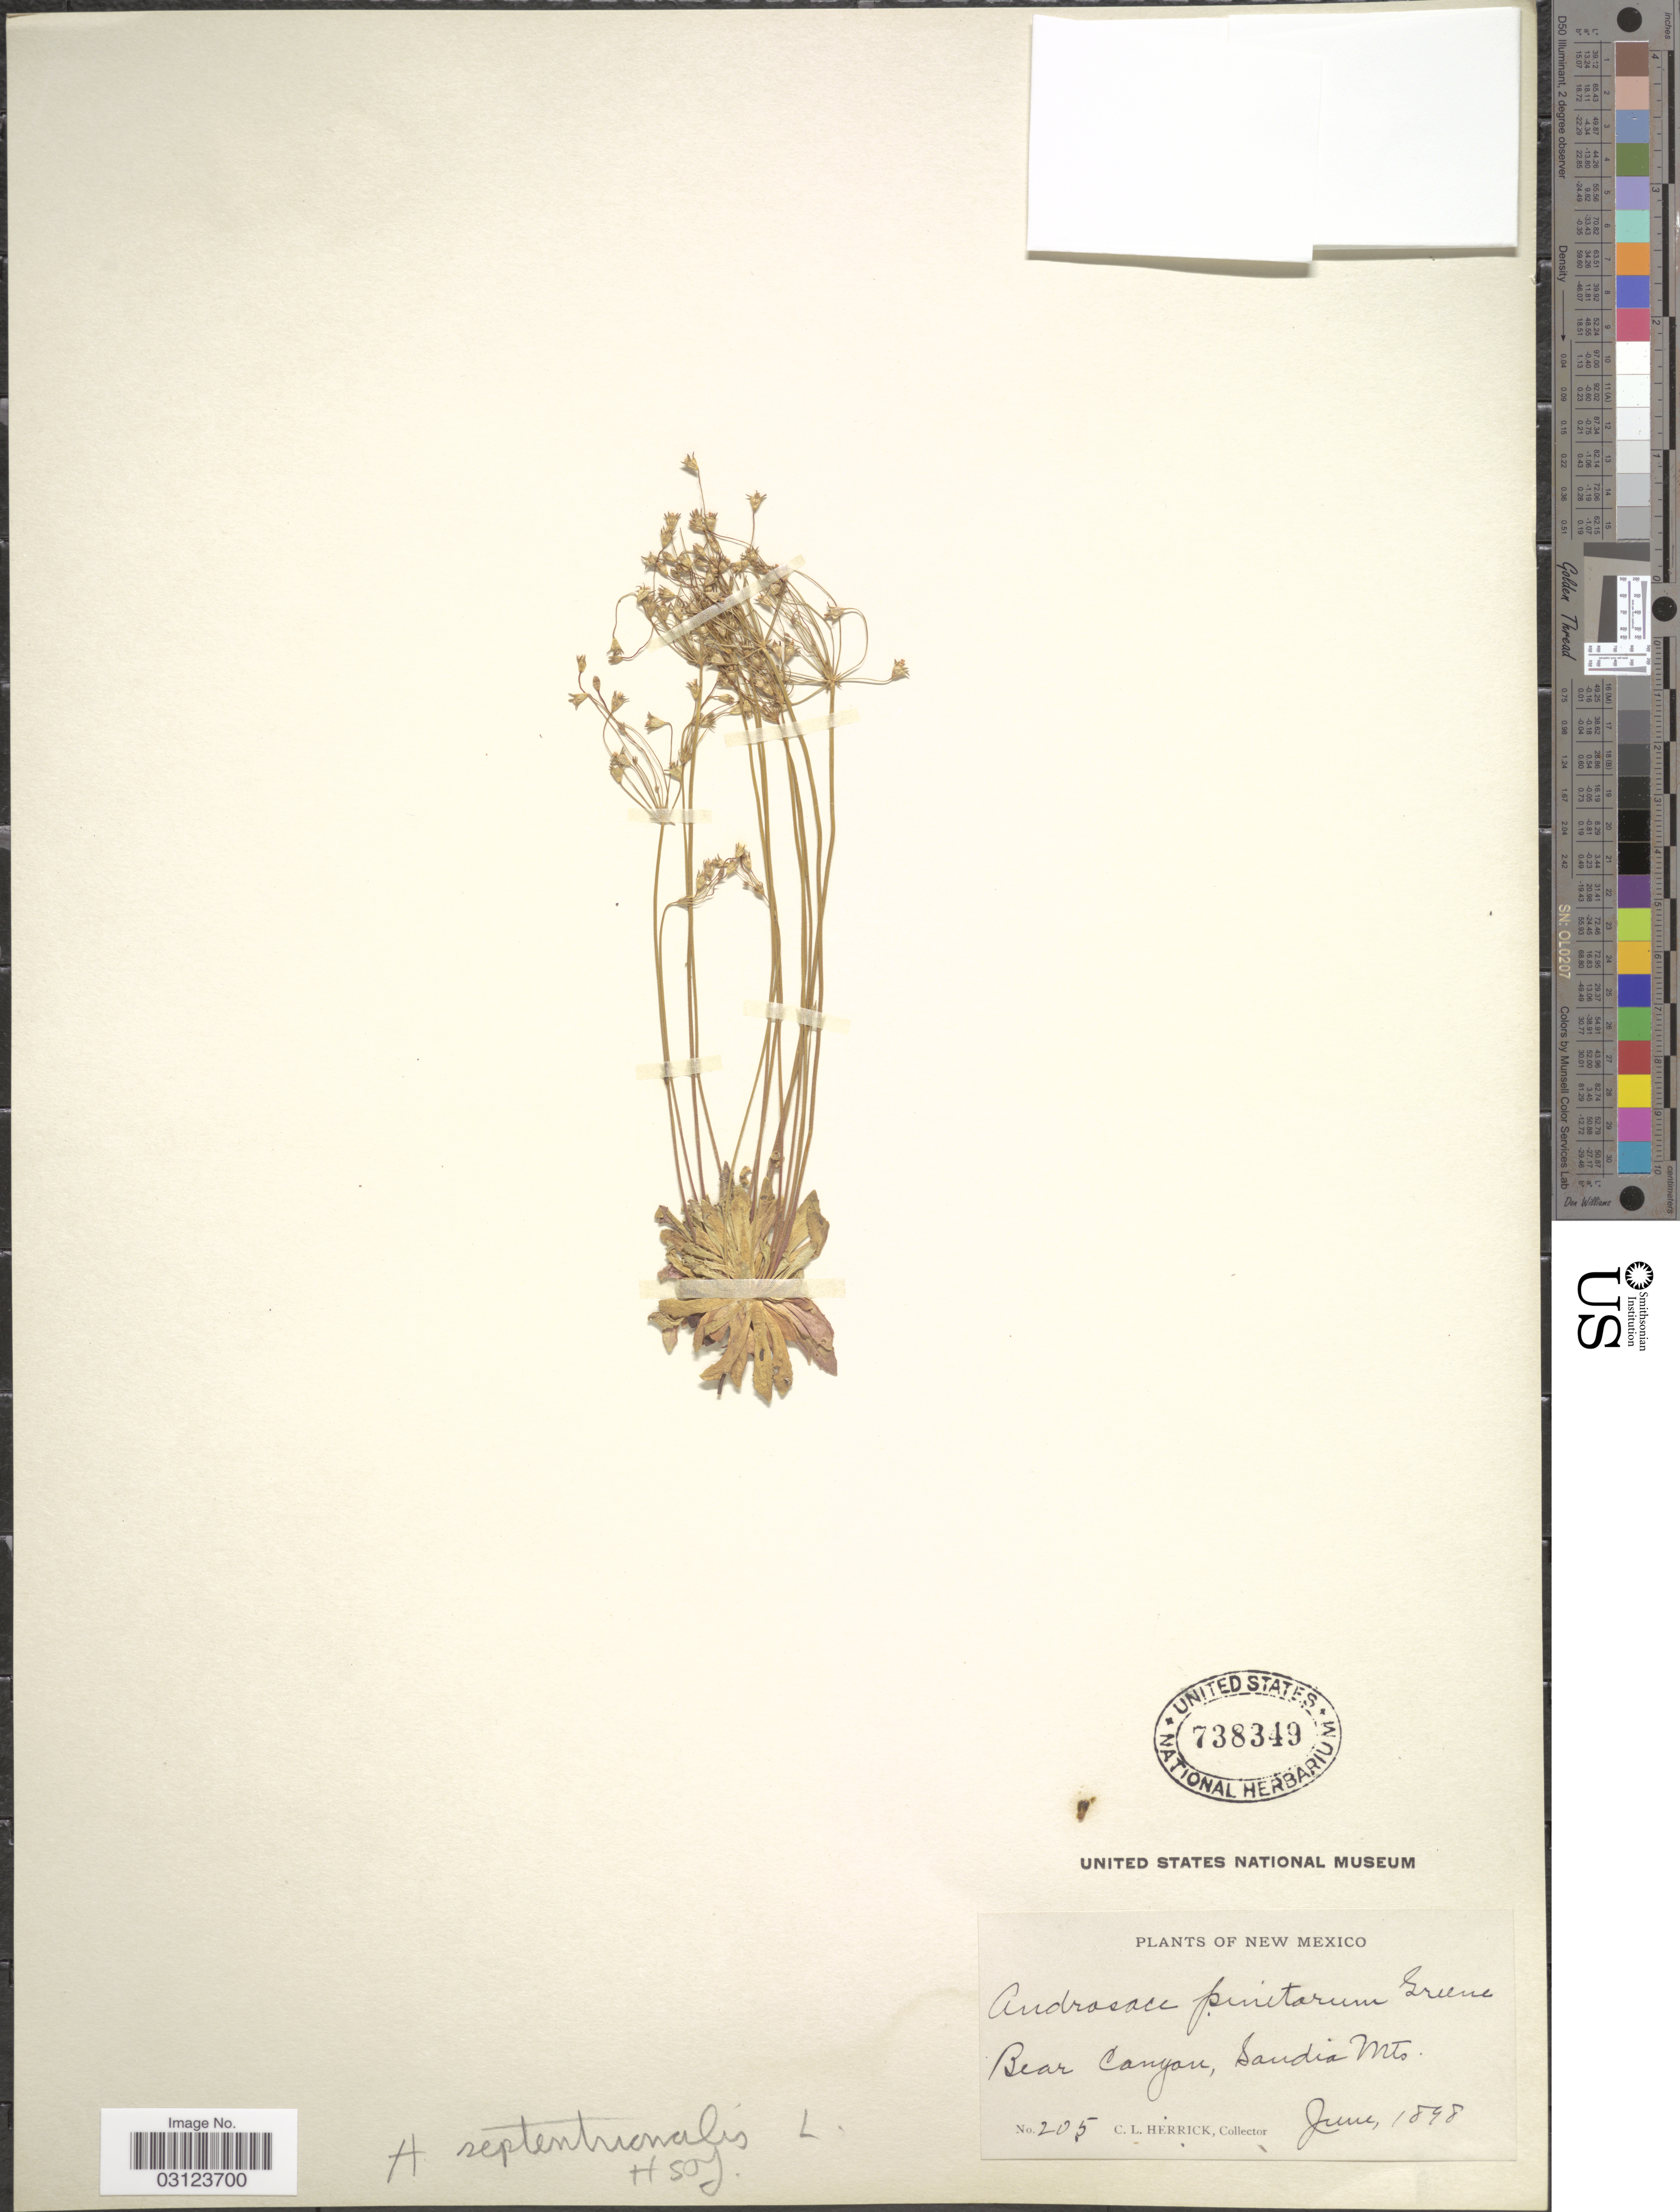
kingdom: Plantae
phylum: Tracheophyta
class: Magnoliopsida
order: Ericales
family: Primulaceae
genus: Androsace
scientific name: Androsace septentrionalis subsp. subulifera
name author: (A. Gray) G.T. Robbins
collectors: C. Herrick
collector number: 205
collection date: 1898-06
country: United States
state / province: New Mexico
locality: Bear Canyon, Sandia Mts.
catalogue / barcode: US 738349